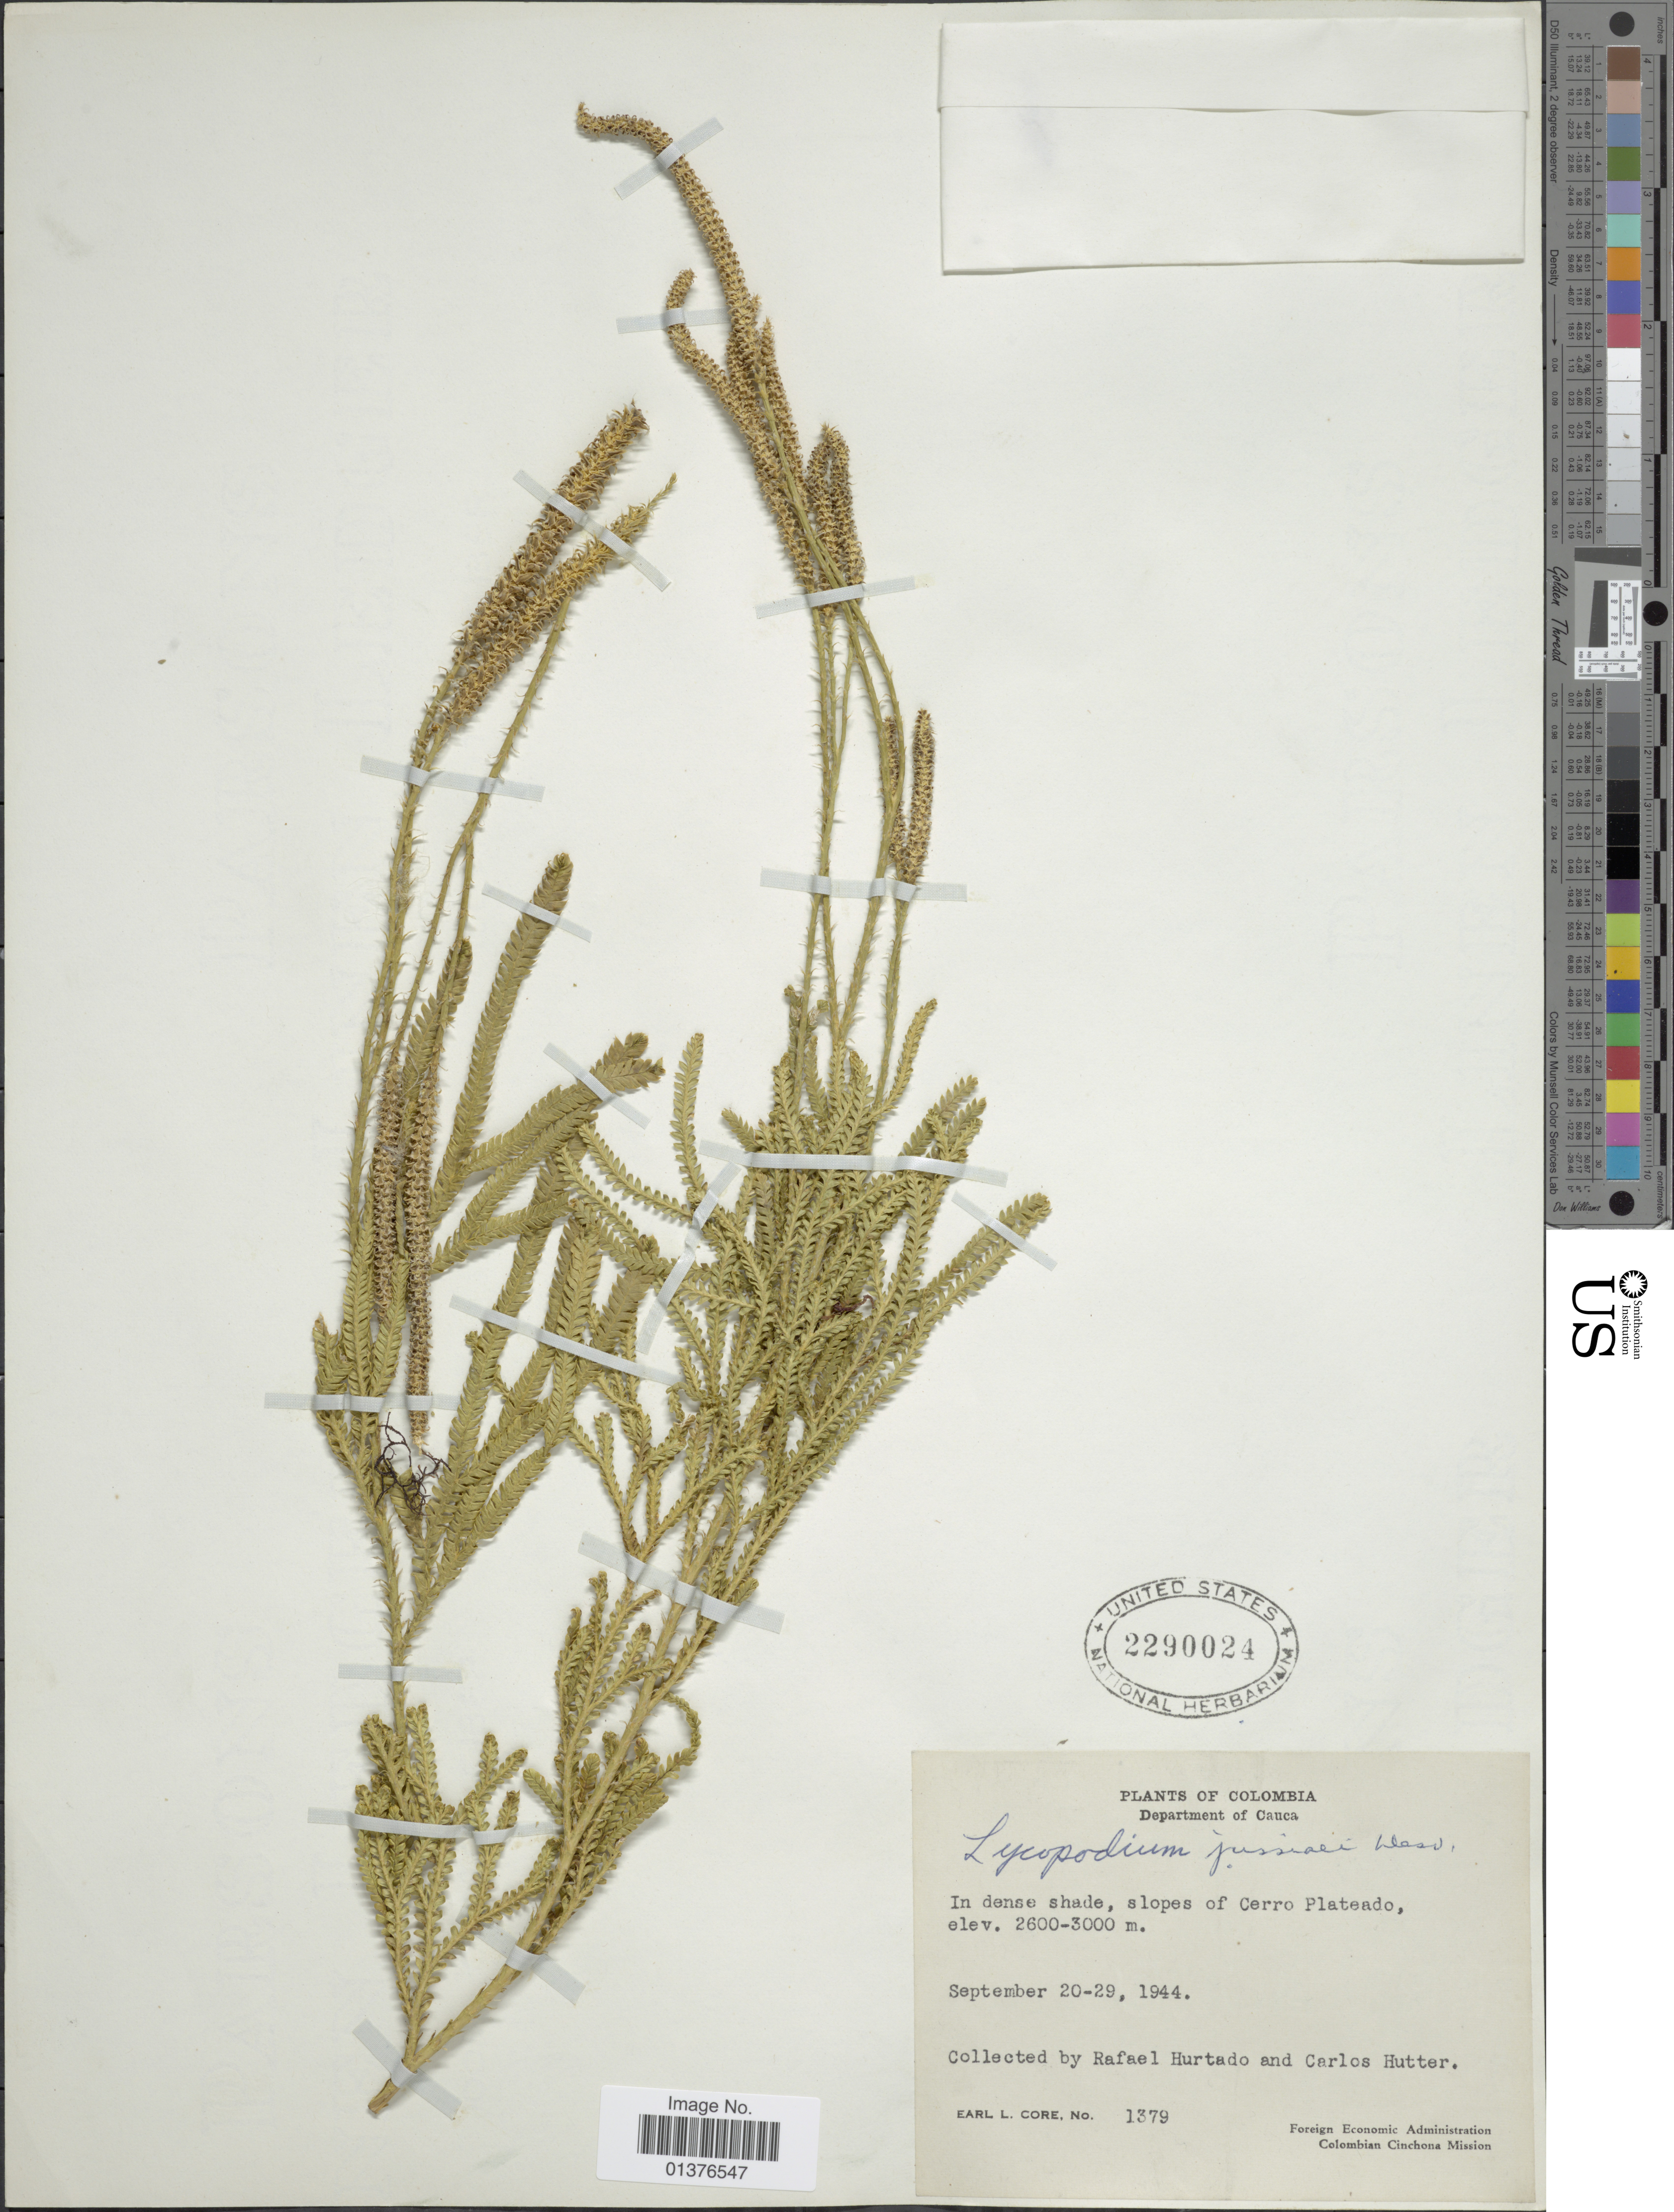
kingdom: Plantae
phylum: Tracheophyta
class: Lycopodiopsida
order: Lycopodiales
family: Lycopodiaceae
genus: Diphasium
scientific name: Diphasium jussiaei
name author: (Desv.) C. Presl ex Rothm.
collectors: R. Hurtado, C. Hutter & E. L. Core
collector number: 1379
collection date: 1944-09-20/1944-09-29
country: Colombia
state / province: Cauca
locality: In dense shade, slopes of Cerro Plateado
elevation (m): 2600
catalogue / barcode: US 2290024